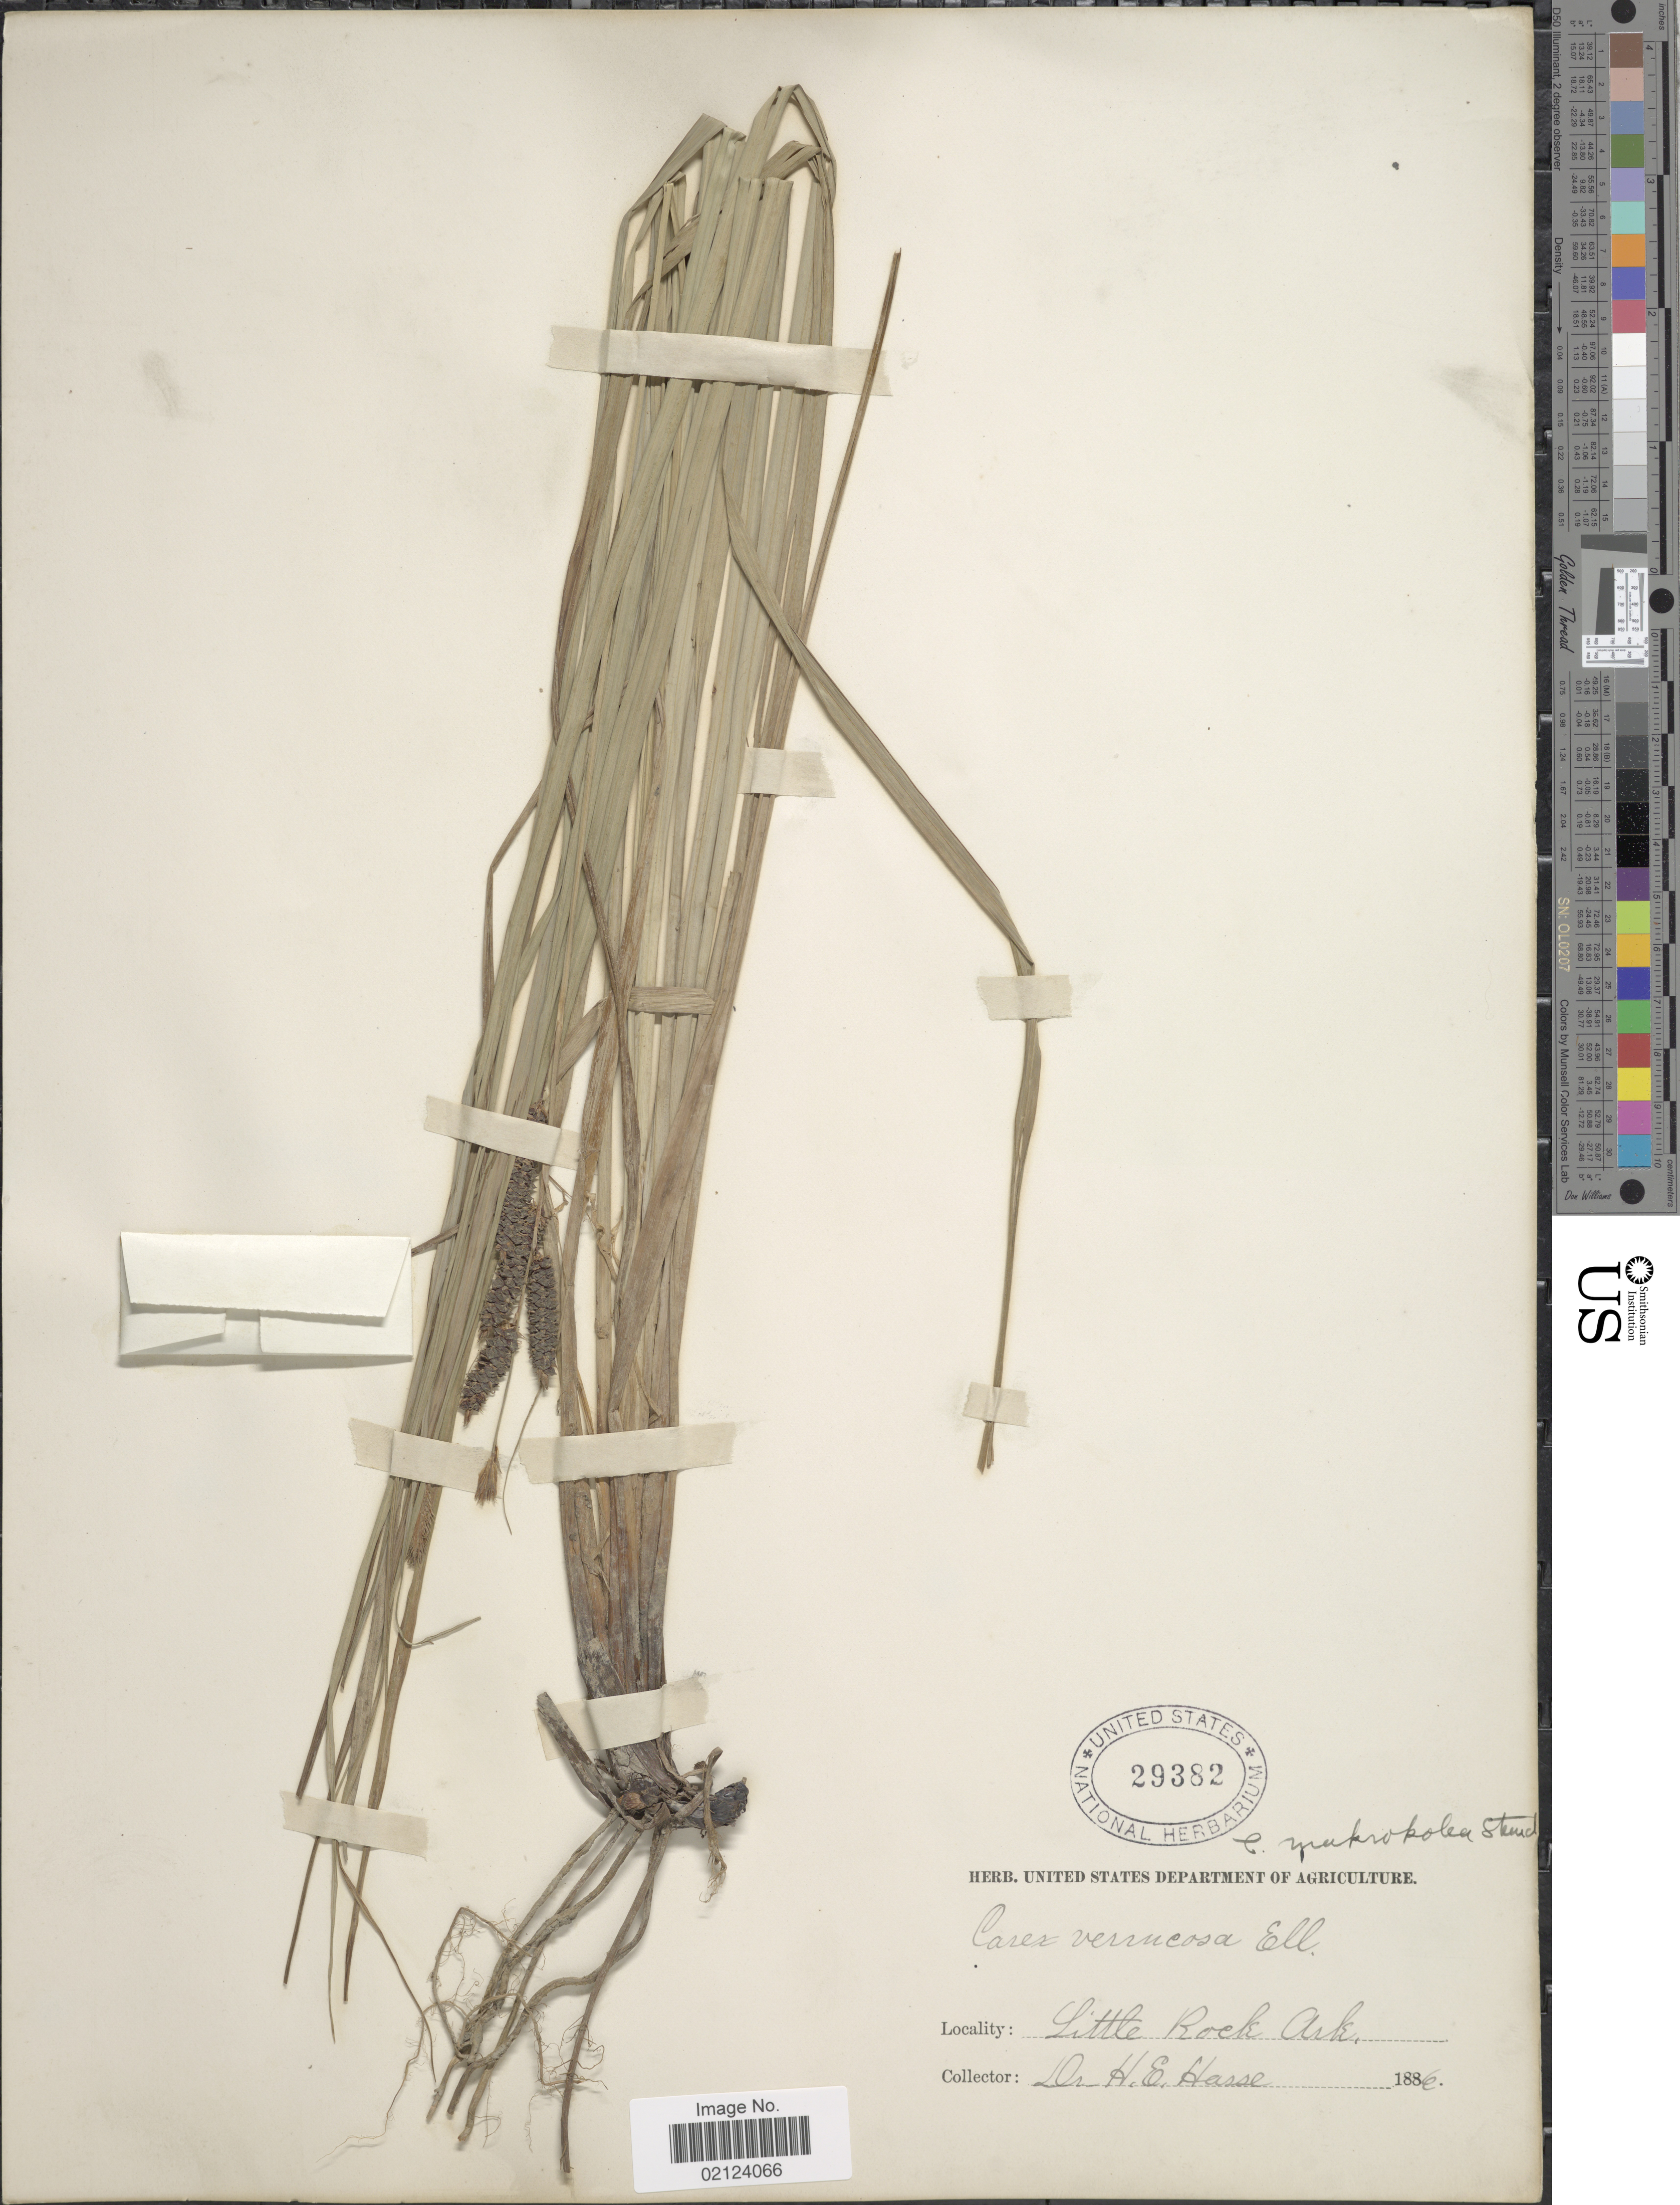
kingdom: Plantae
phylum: Tracheophyta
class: Liliopsida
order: Poales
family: Cyperaceae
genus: Carex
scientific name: Carex joorii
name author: L.H. Bailey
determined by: Strong, Mark T., (BOT), Smithsonian Institution - National Museum of Natural History (UNITED STATES)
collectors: H. E. Hasse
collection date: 1886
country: United States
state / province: Arkansas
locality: Little Rock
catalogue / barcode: US 29382